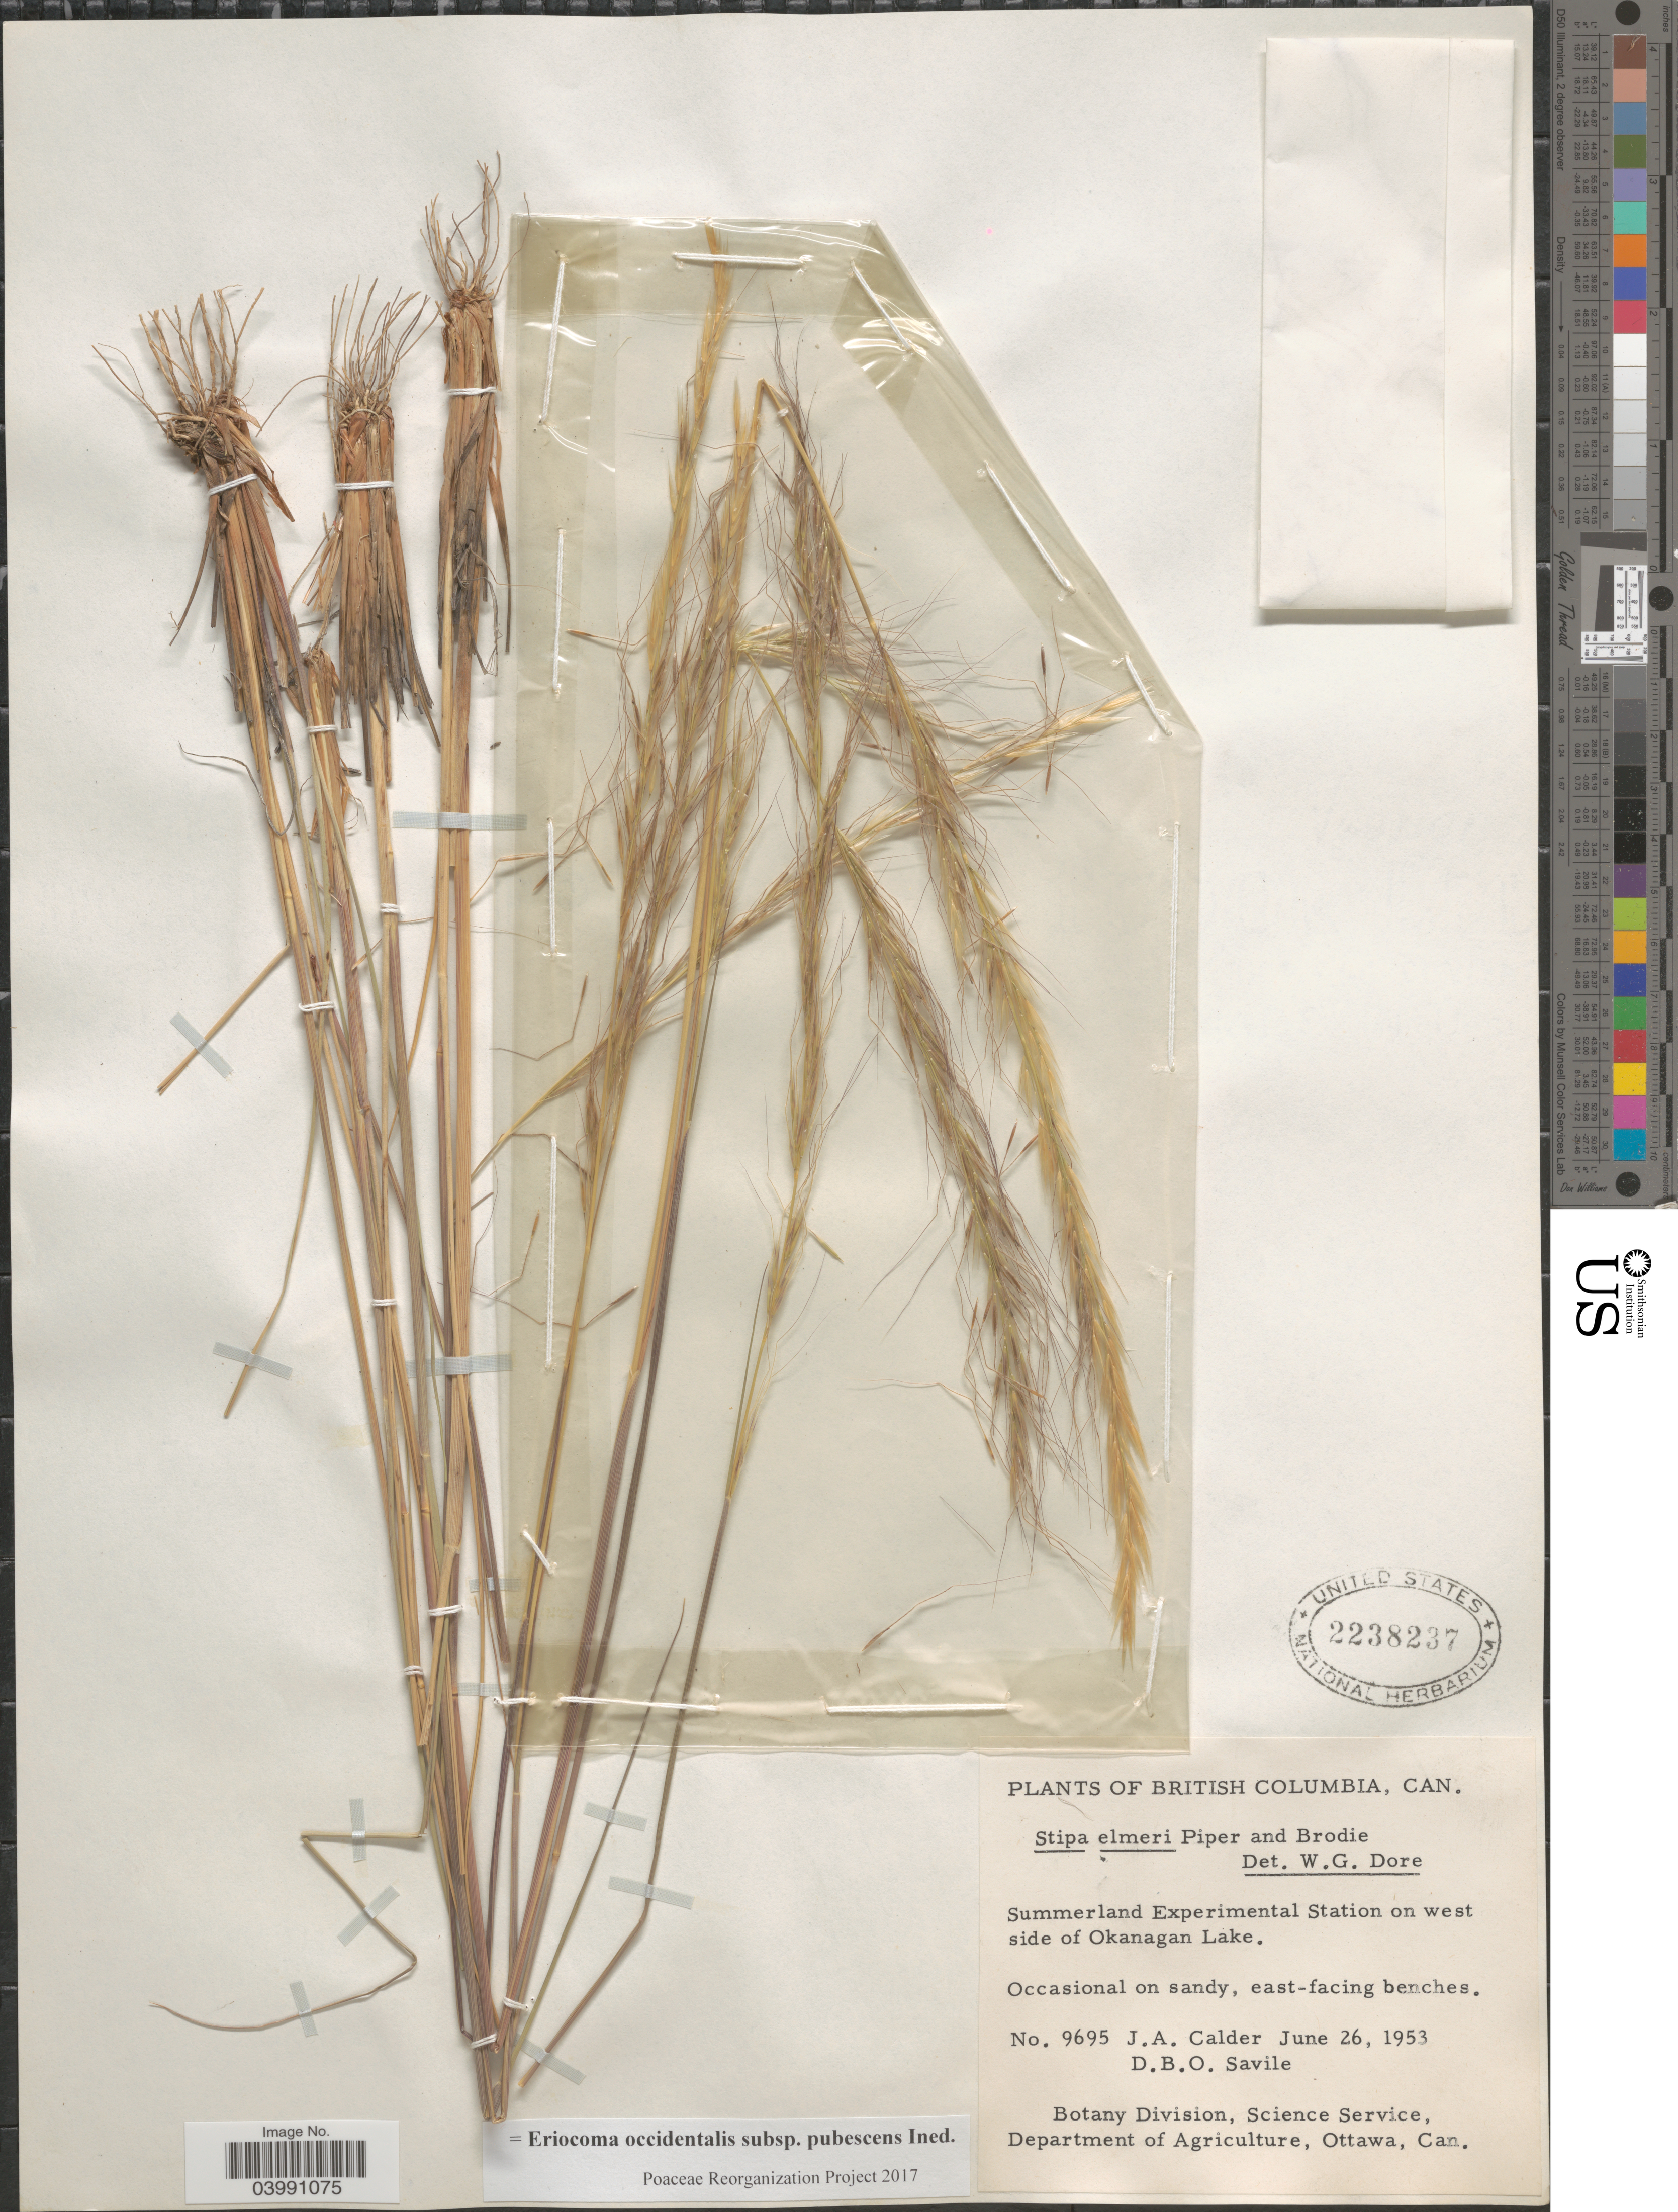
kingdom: Plantae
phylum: Tracheophyta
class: Liliopsida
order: Poales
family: Poaceae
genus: Eriocoma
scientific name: Eriocoma occidentalis subsp. pubescens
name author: (Vasey) Romasch.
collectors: J. A. Calder & D. Savile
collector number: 9695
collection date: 1953-06-26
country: Canada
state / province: British Columbia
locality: Summerland Experimental Station on west side of Okanagan Lake.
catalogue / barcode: US 2238237